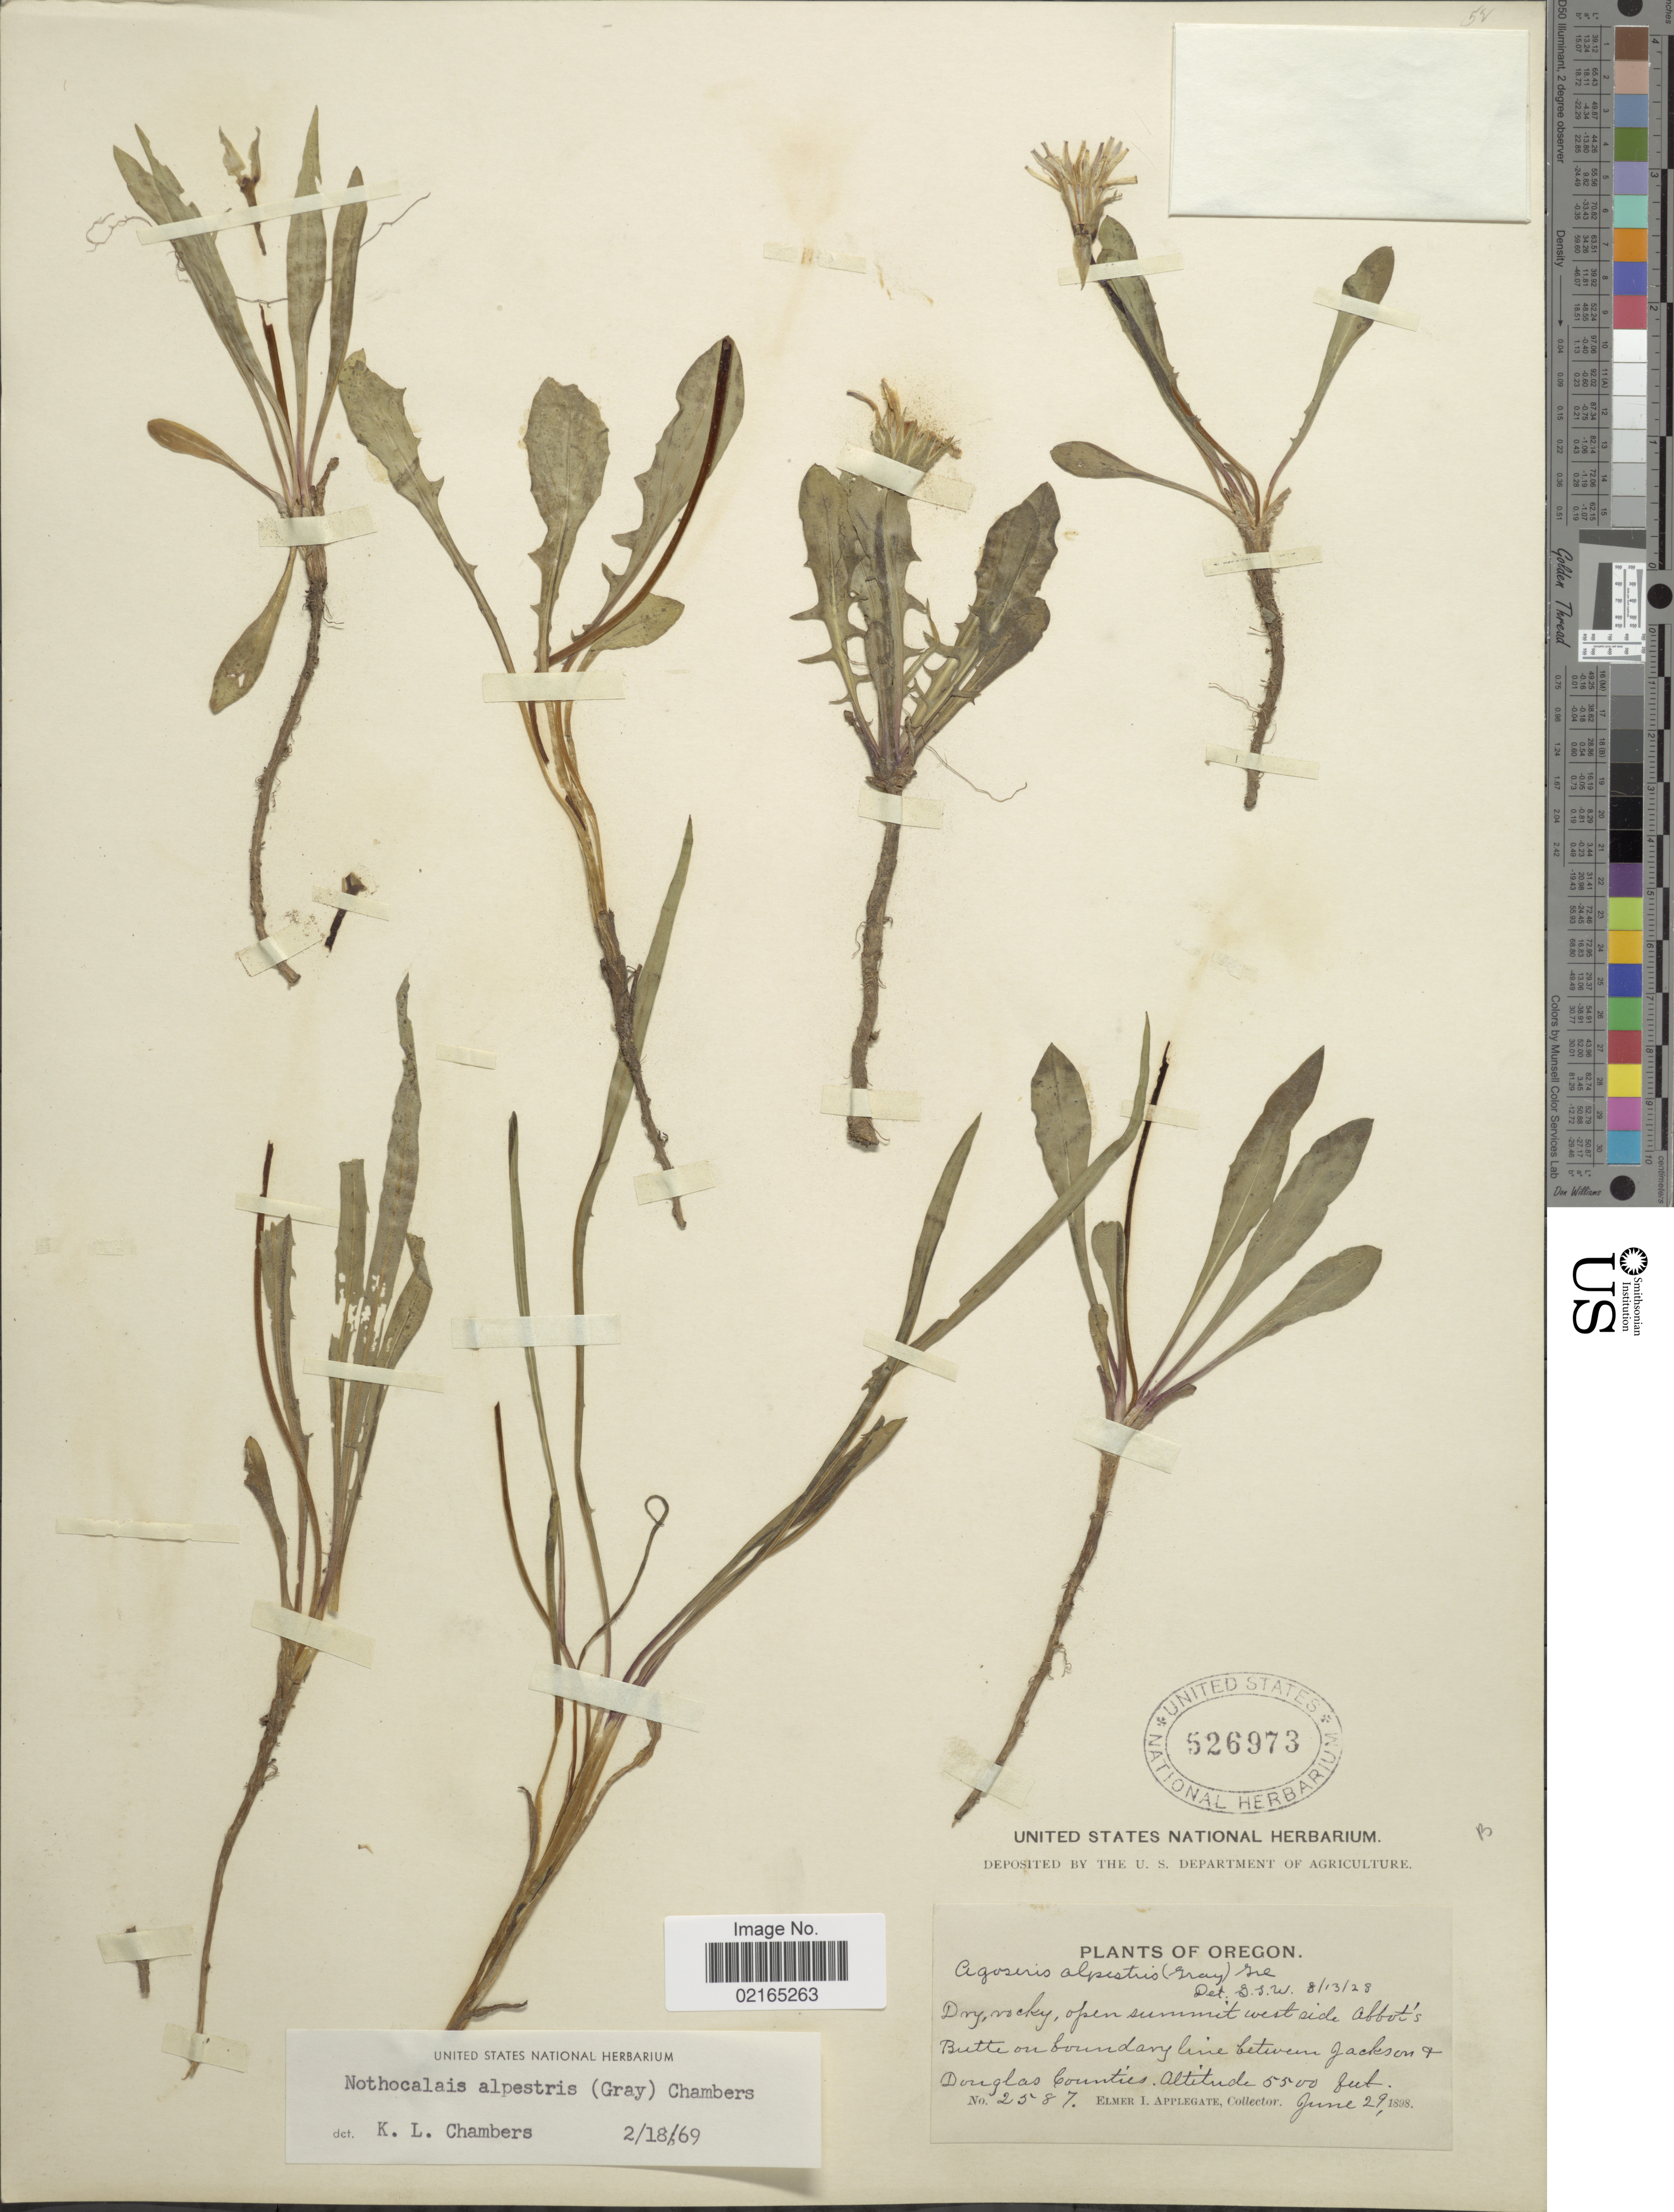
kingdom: Plantae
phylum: Tracheophyta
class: Magnoliopsida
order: Asterales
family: Asteraceae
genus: Nothocalais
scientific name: Nothocalais alpestris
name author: (A. Gray) K.L. Chambers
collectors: E. I. Applegate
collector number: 2587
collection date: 1898-06-29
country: United States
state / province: Oregon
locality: Dry, rocky,, open summit west side about Butte on boundary line between Jackson + douglas Counties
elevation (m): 1676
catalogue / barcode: US 526973